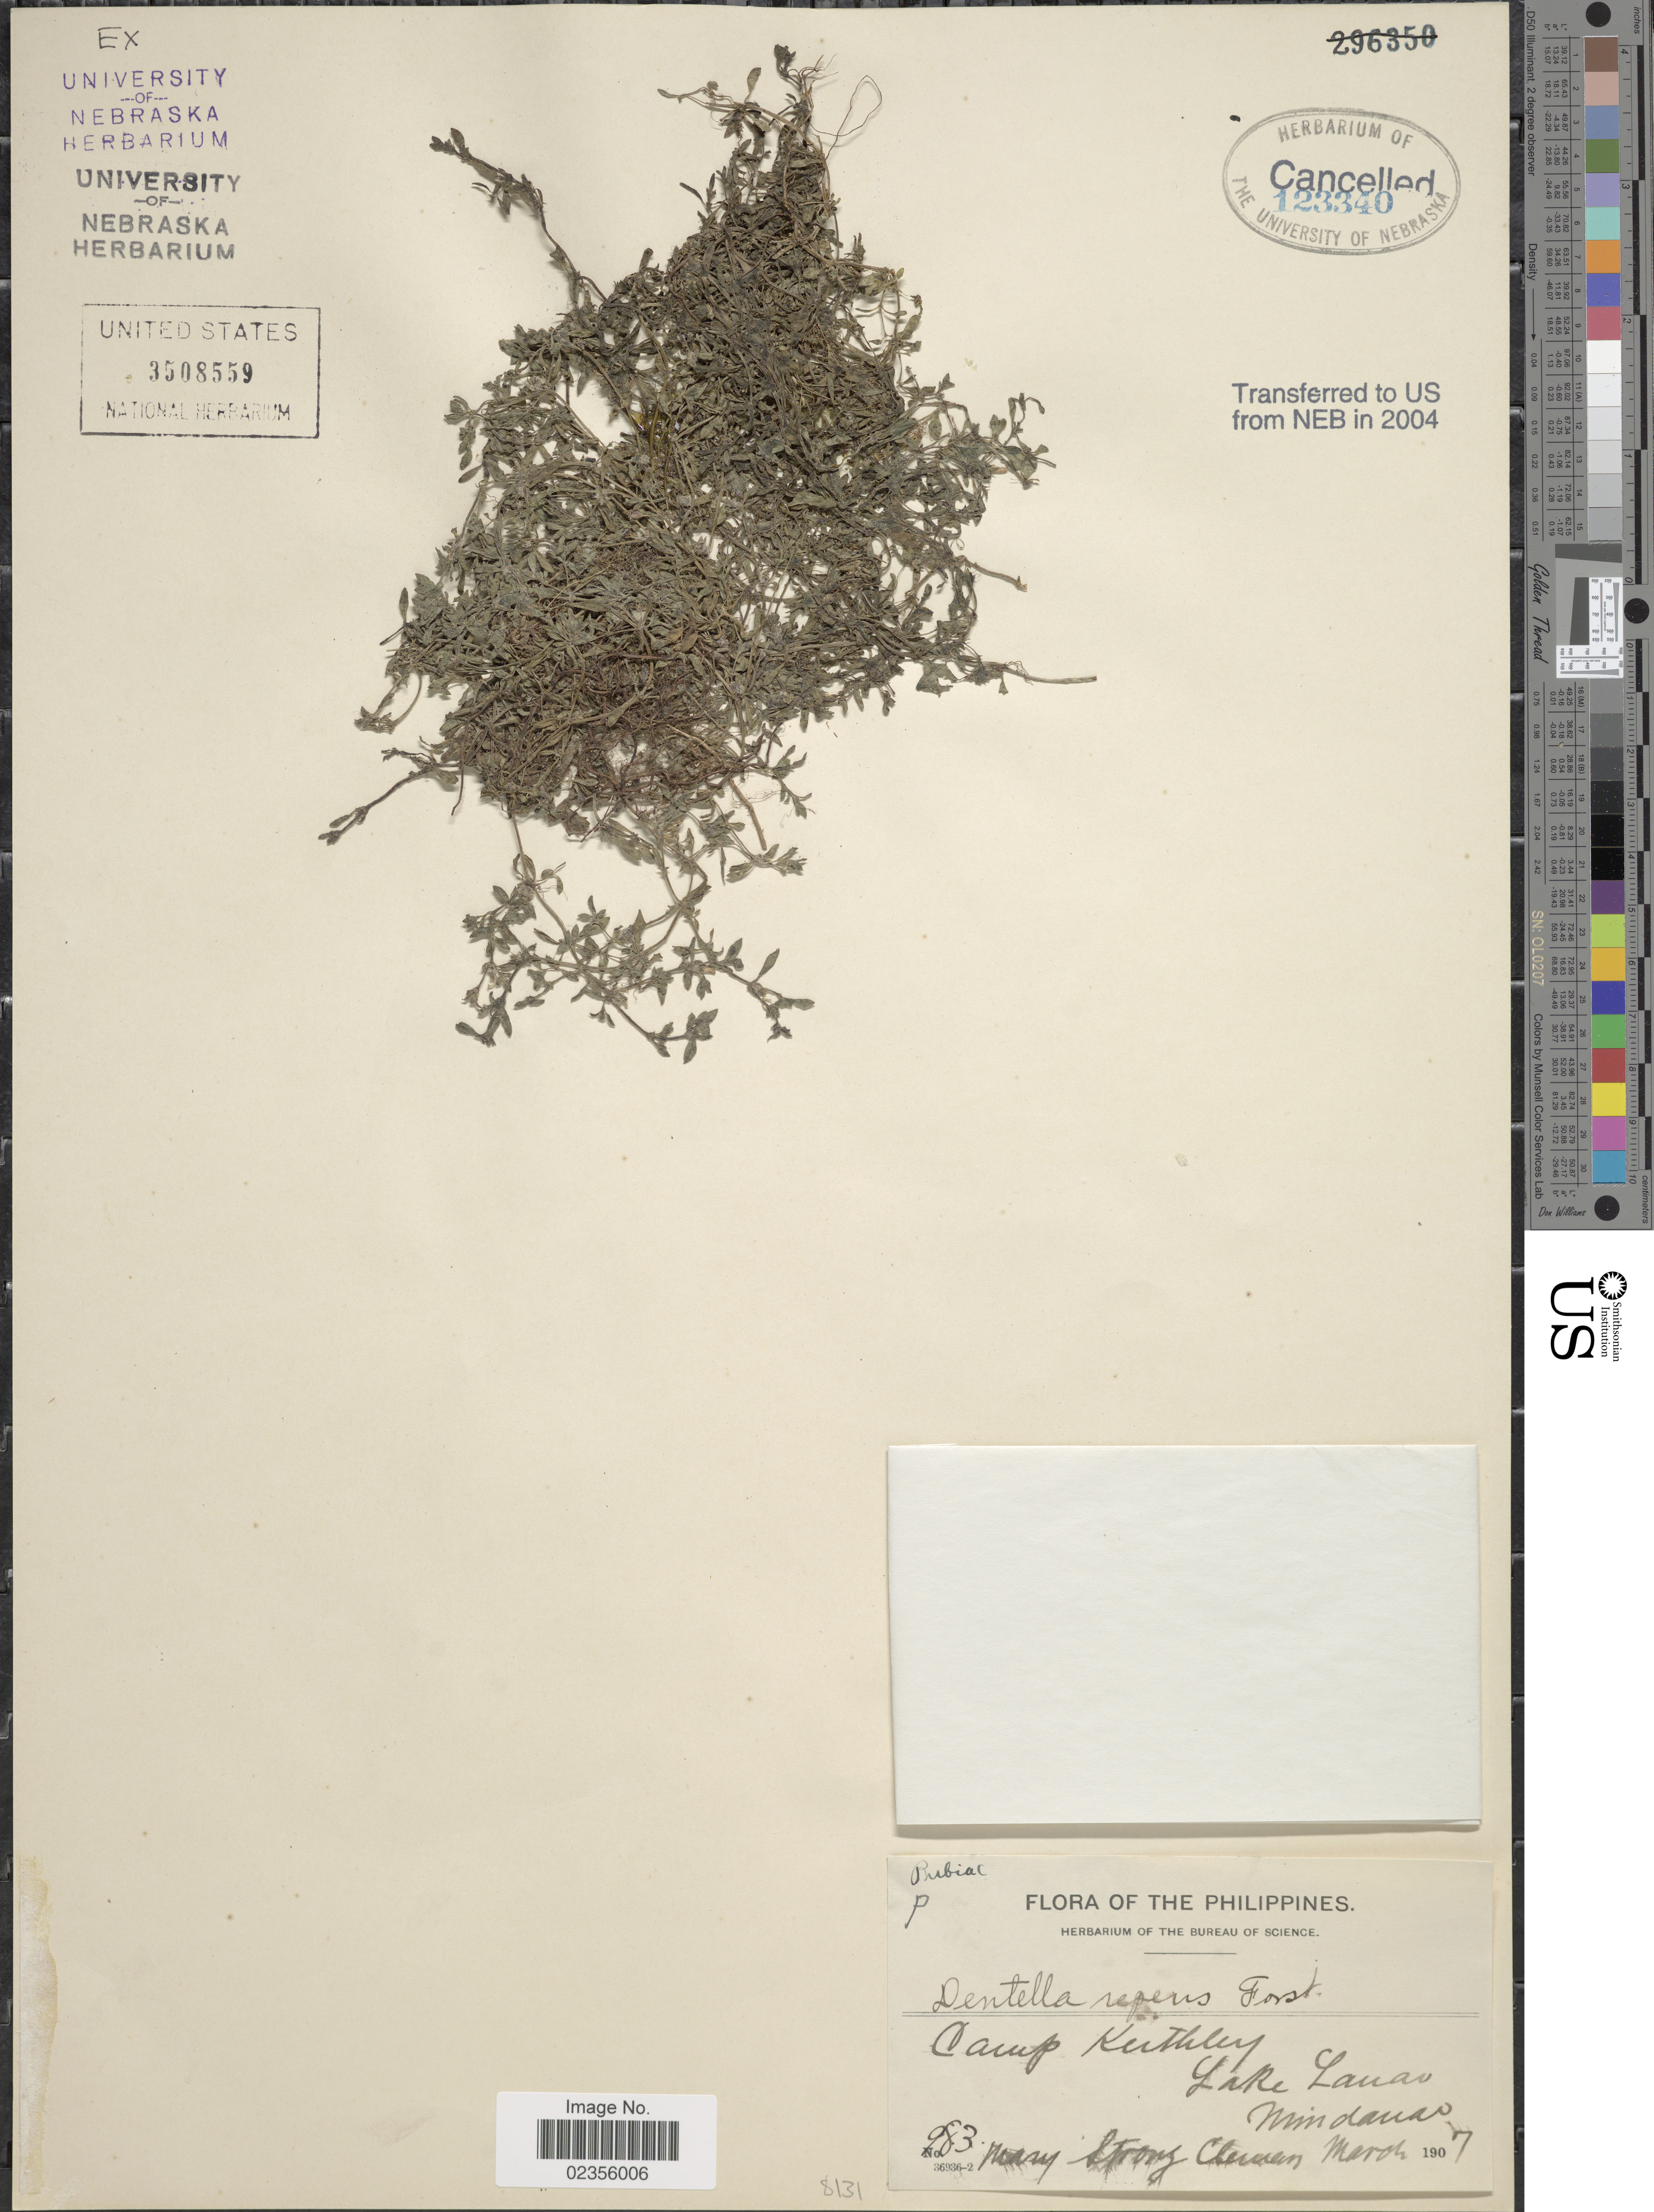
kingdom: Plantae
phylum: Tracheophyta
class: Magnoliopsida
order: Gentianales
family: Rubiaceae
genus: Dentella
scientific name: Dentella repens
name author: J.R. Forst. & G. Forst.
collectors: M. S. Clemens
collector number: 983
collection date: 1907-03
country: Philippines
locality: Camp Kerthley, Lake Lanao, Mindanao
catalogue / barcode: US 3508559